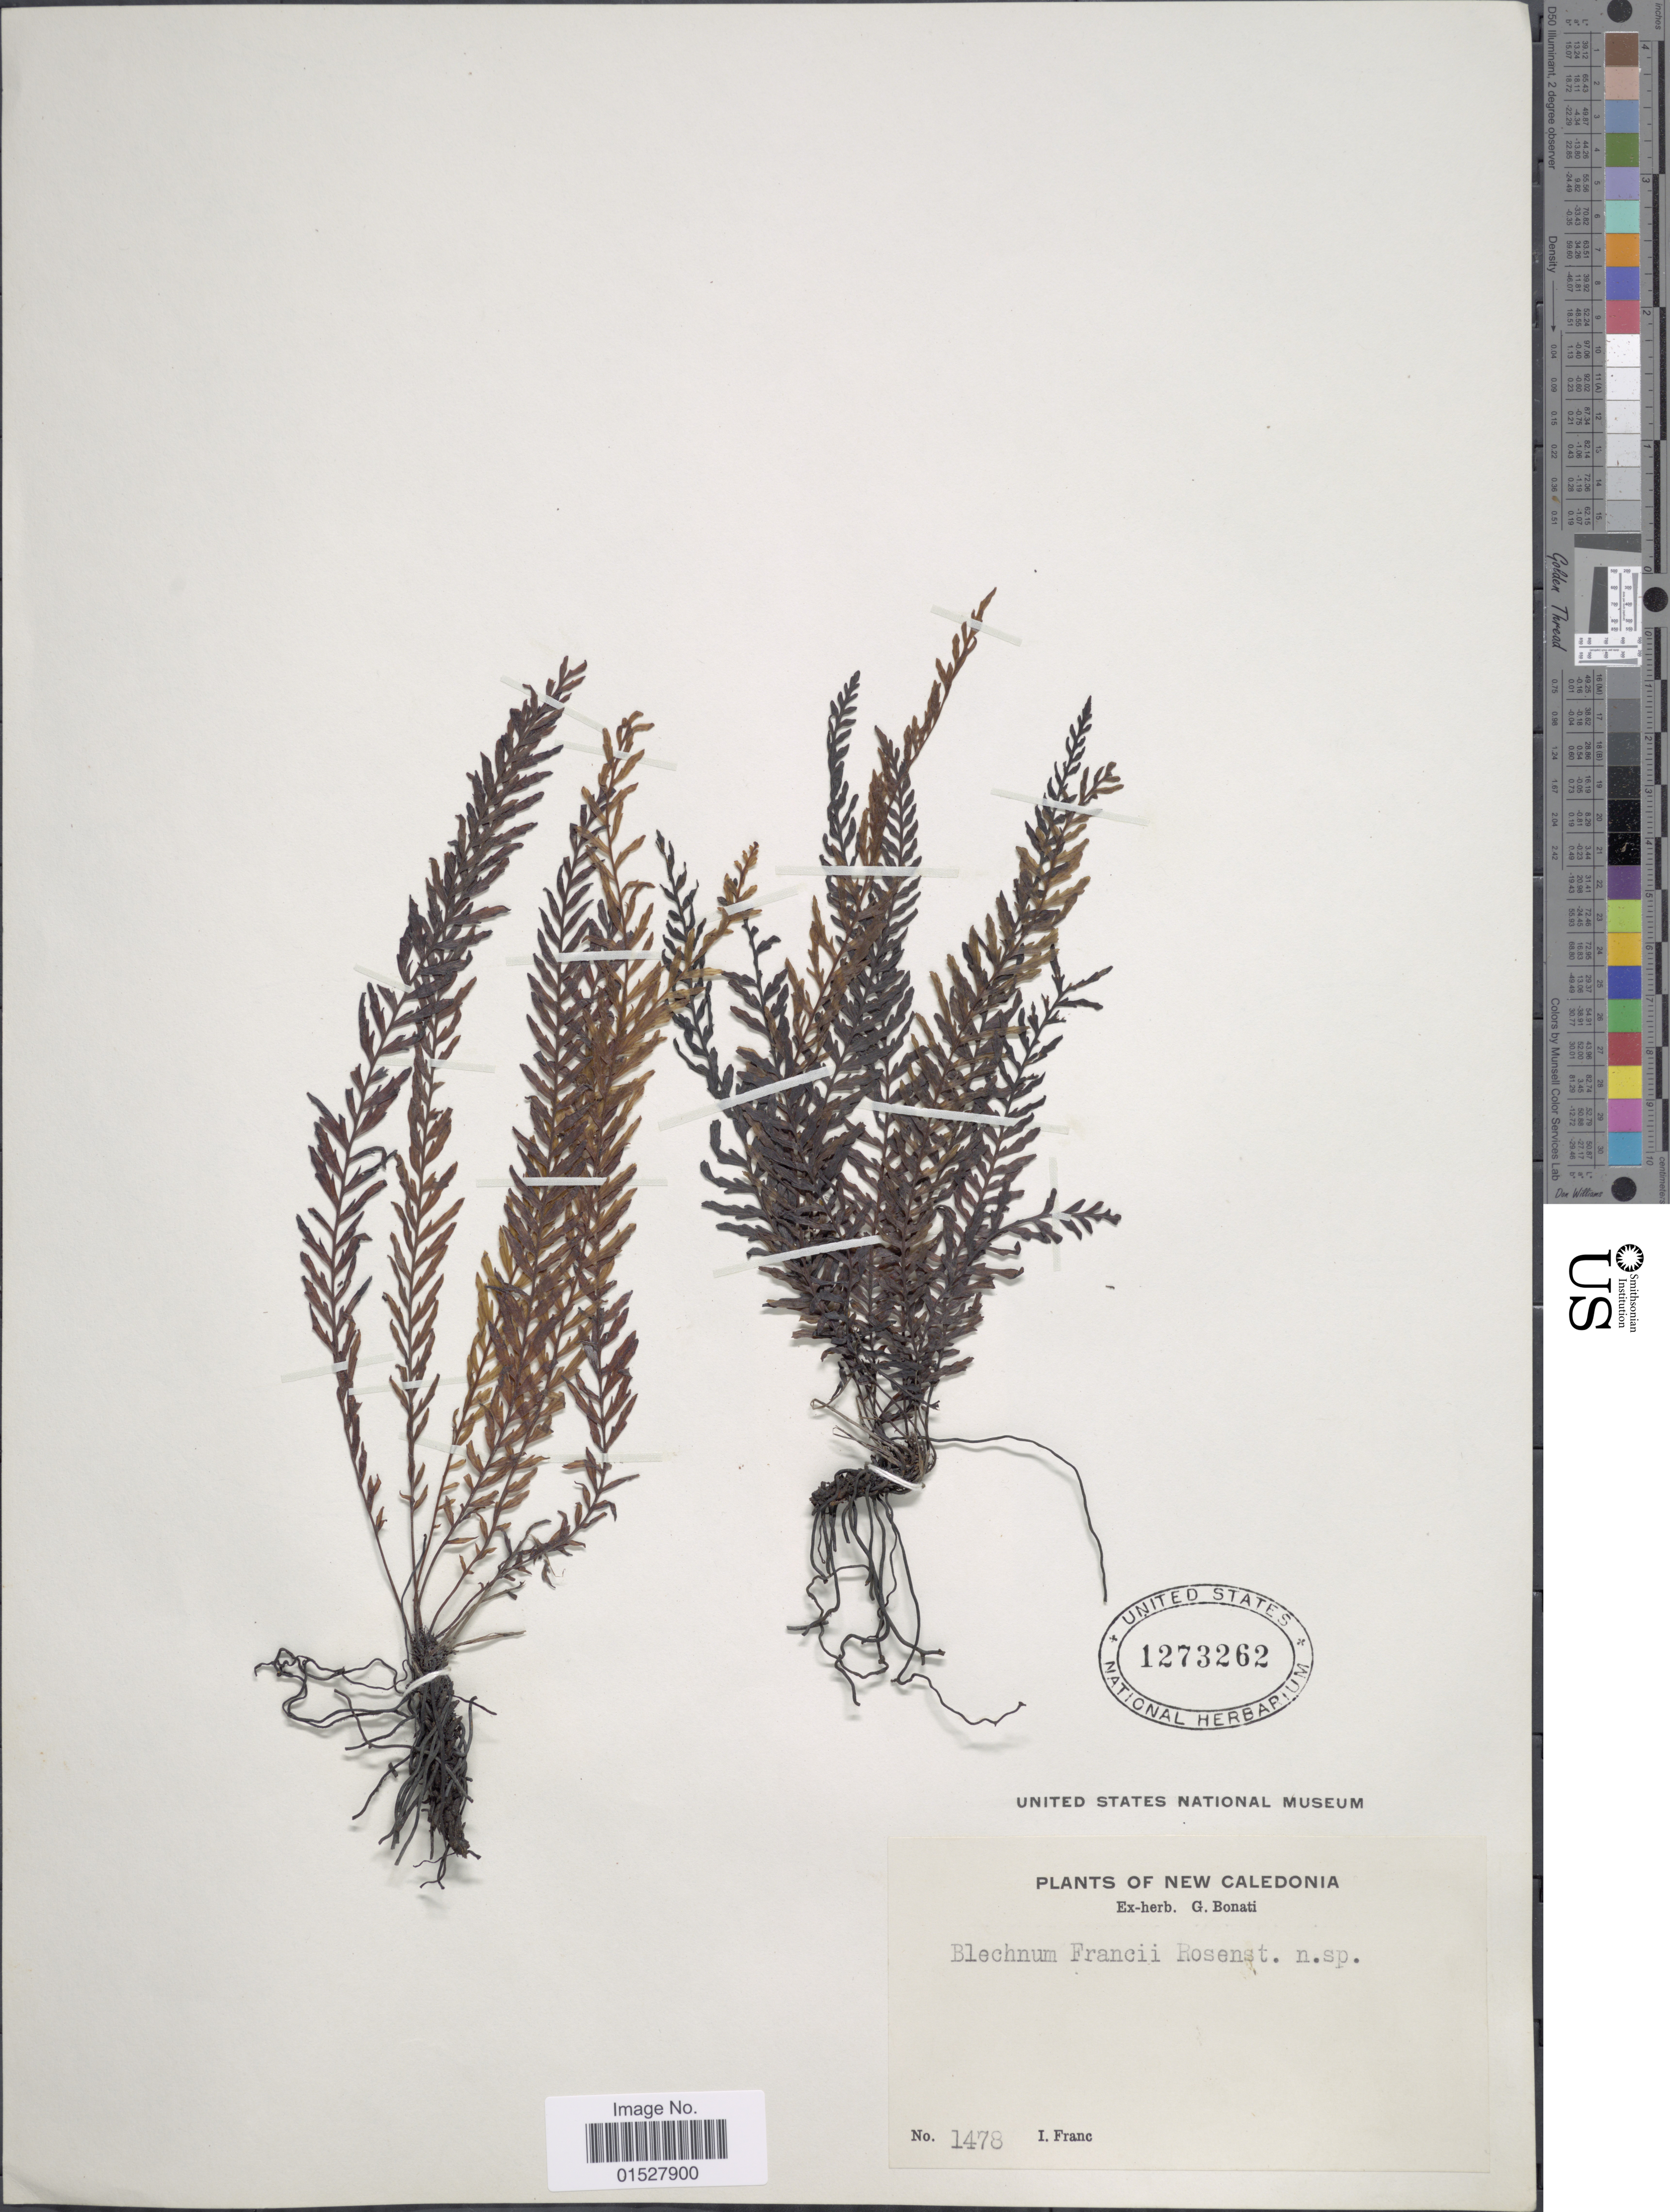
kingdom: Plantae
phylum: Tracheophyta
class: Polypodiopsida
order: Polypodiales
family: Blechnaceae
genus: Blechnum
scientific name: Blechnum francii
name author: Rosenst.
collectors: I. Franc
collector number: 1478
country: New Caledonia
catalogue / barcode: US 1273262